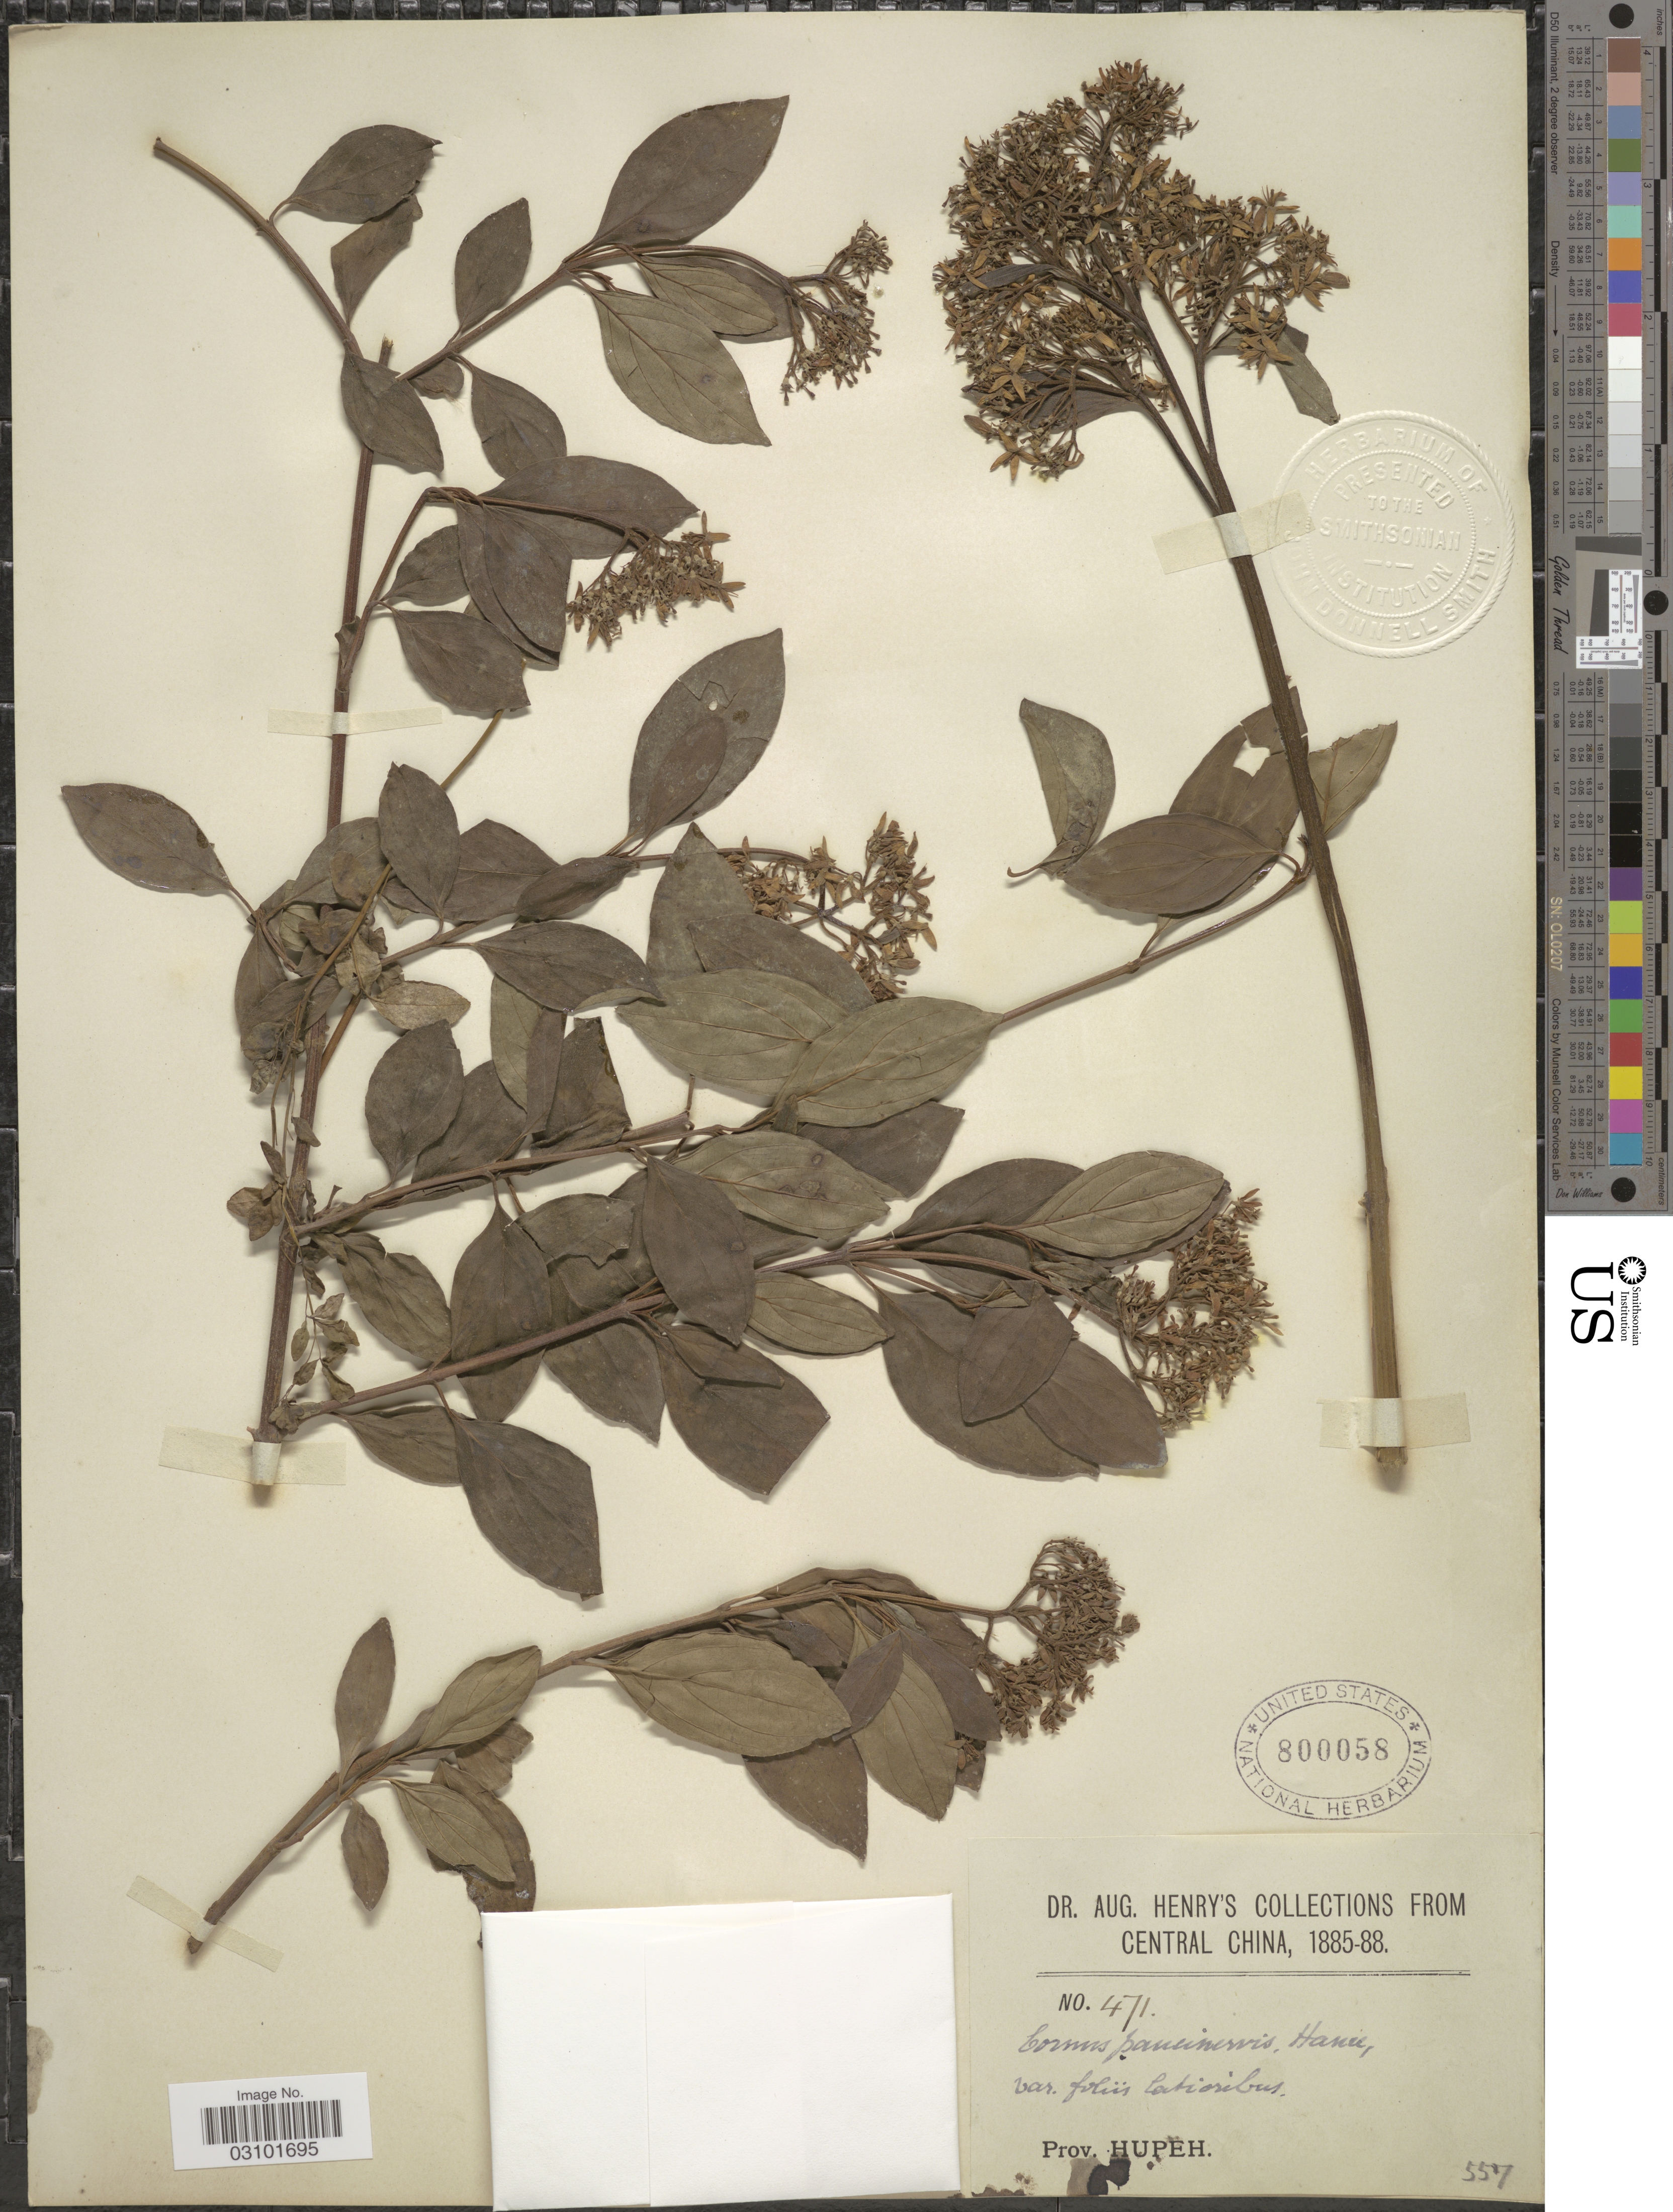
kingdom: Plantae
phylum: Tracheophyta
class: Magnoliopsida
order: Cornales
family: Cornaceae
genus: Cornus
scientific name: Cornus paucinervis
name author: Hance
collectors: A. Henry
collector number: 471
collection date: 1885/1888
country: China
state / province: Hubei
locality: Central China. Prov. Hupeh.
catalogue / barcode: US 800058